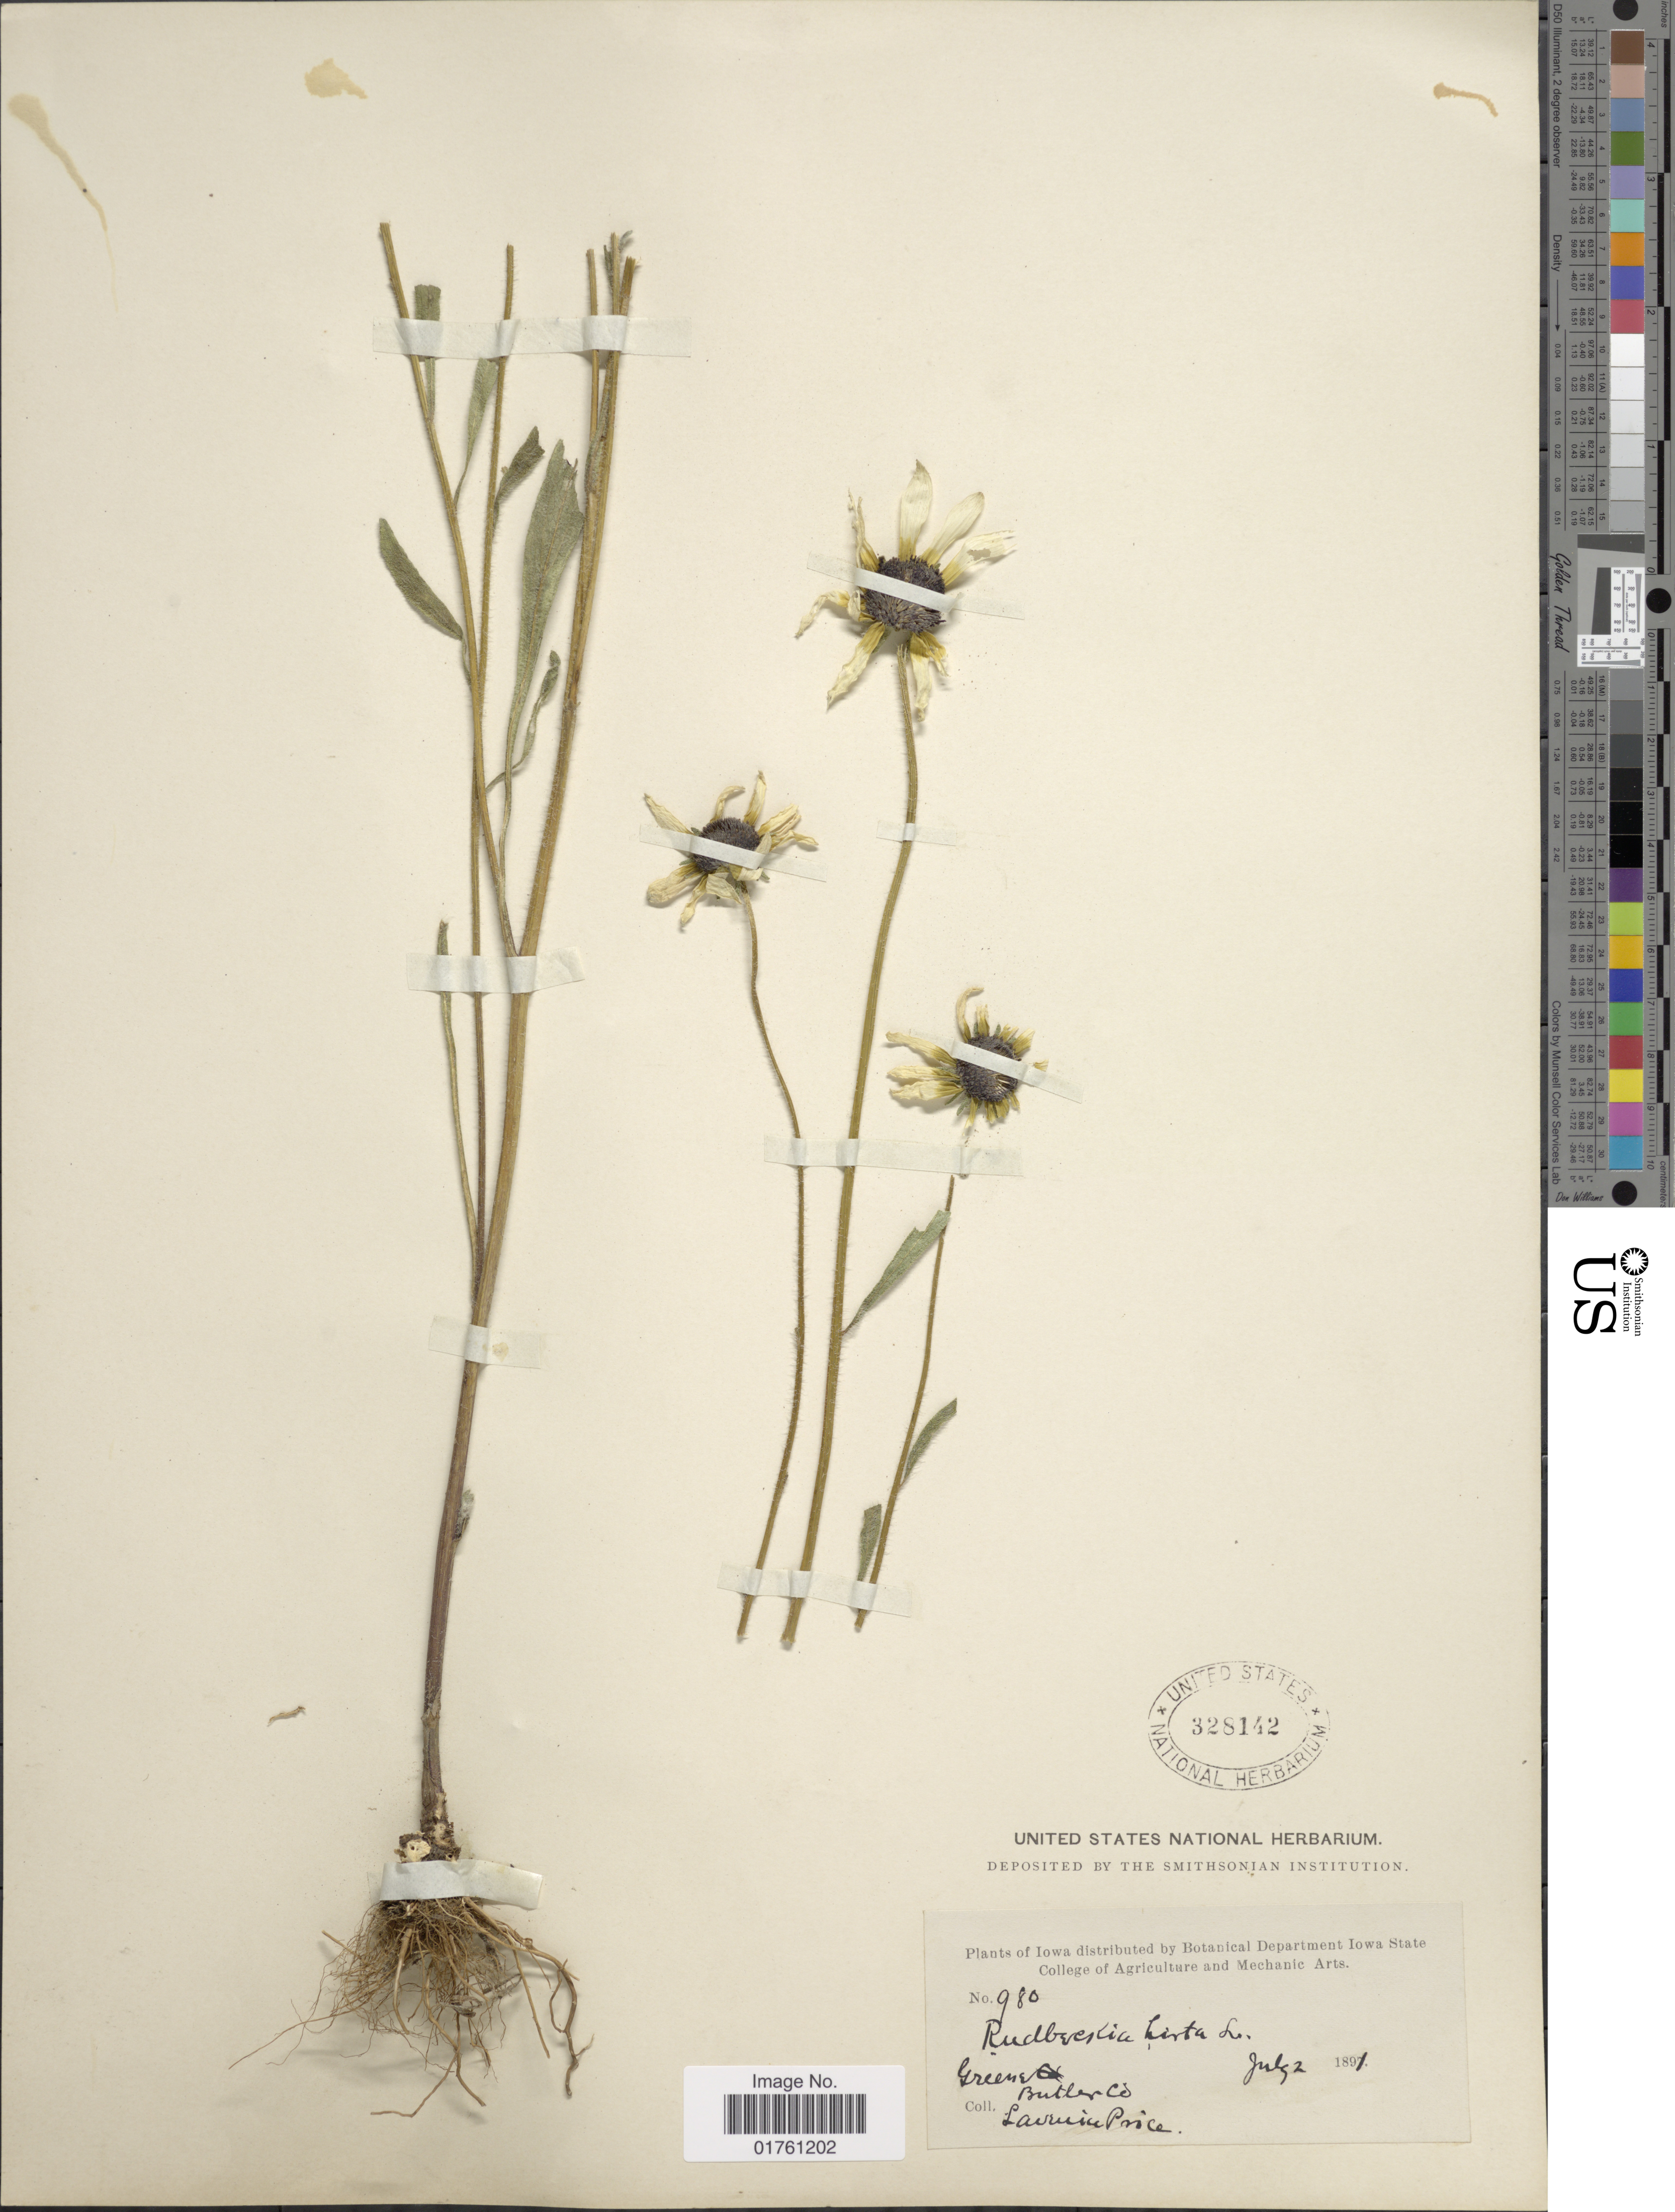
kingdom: Plantae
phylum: Tracheophyta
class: Magnoliopsida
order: Asterales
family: Asteraceae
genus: Rudbeckia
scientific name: Rudbeckia hirta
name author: L.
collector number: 980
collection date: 1891-07-02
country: United States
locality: Greene Co, Butler Co, Lawrence Price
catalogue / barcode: US 328142